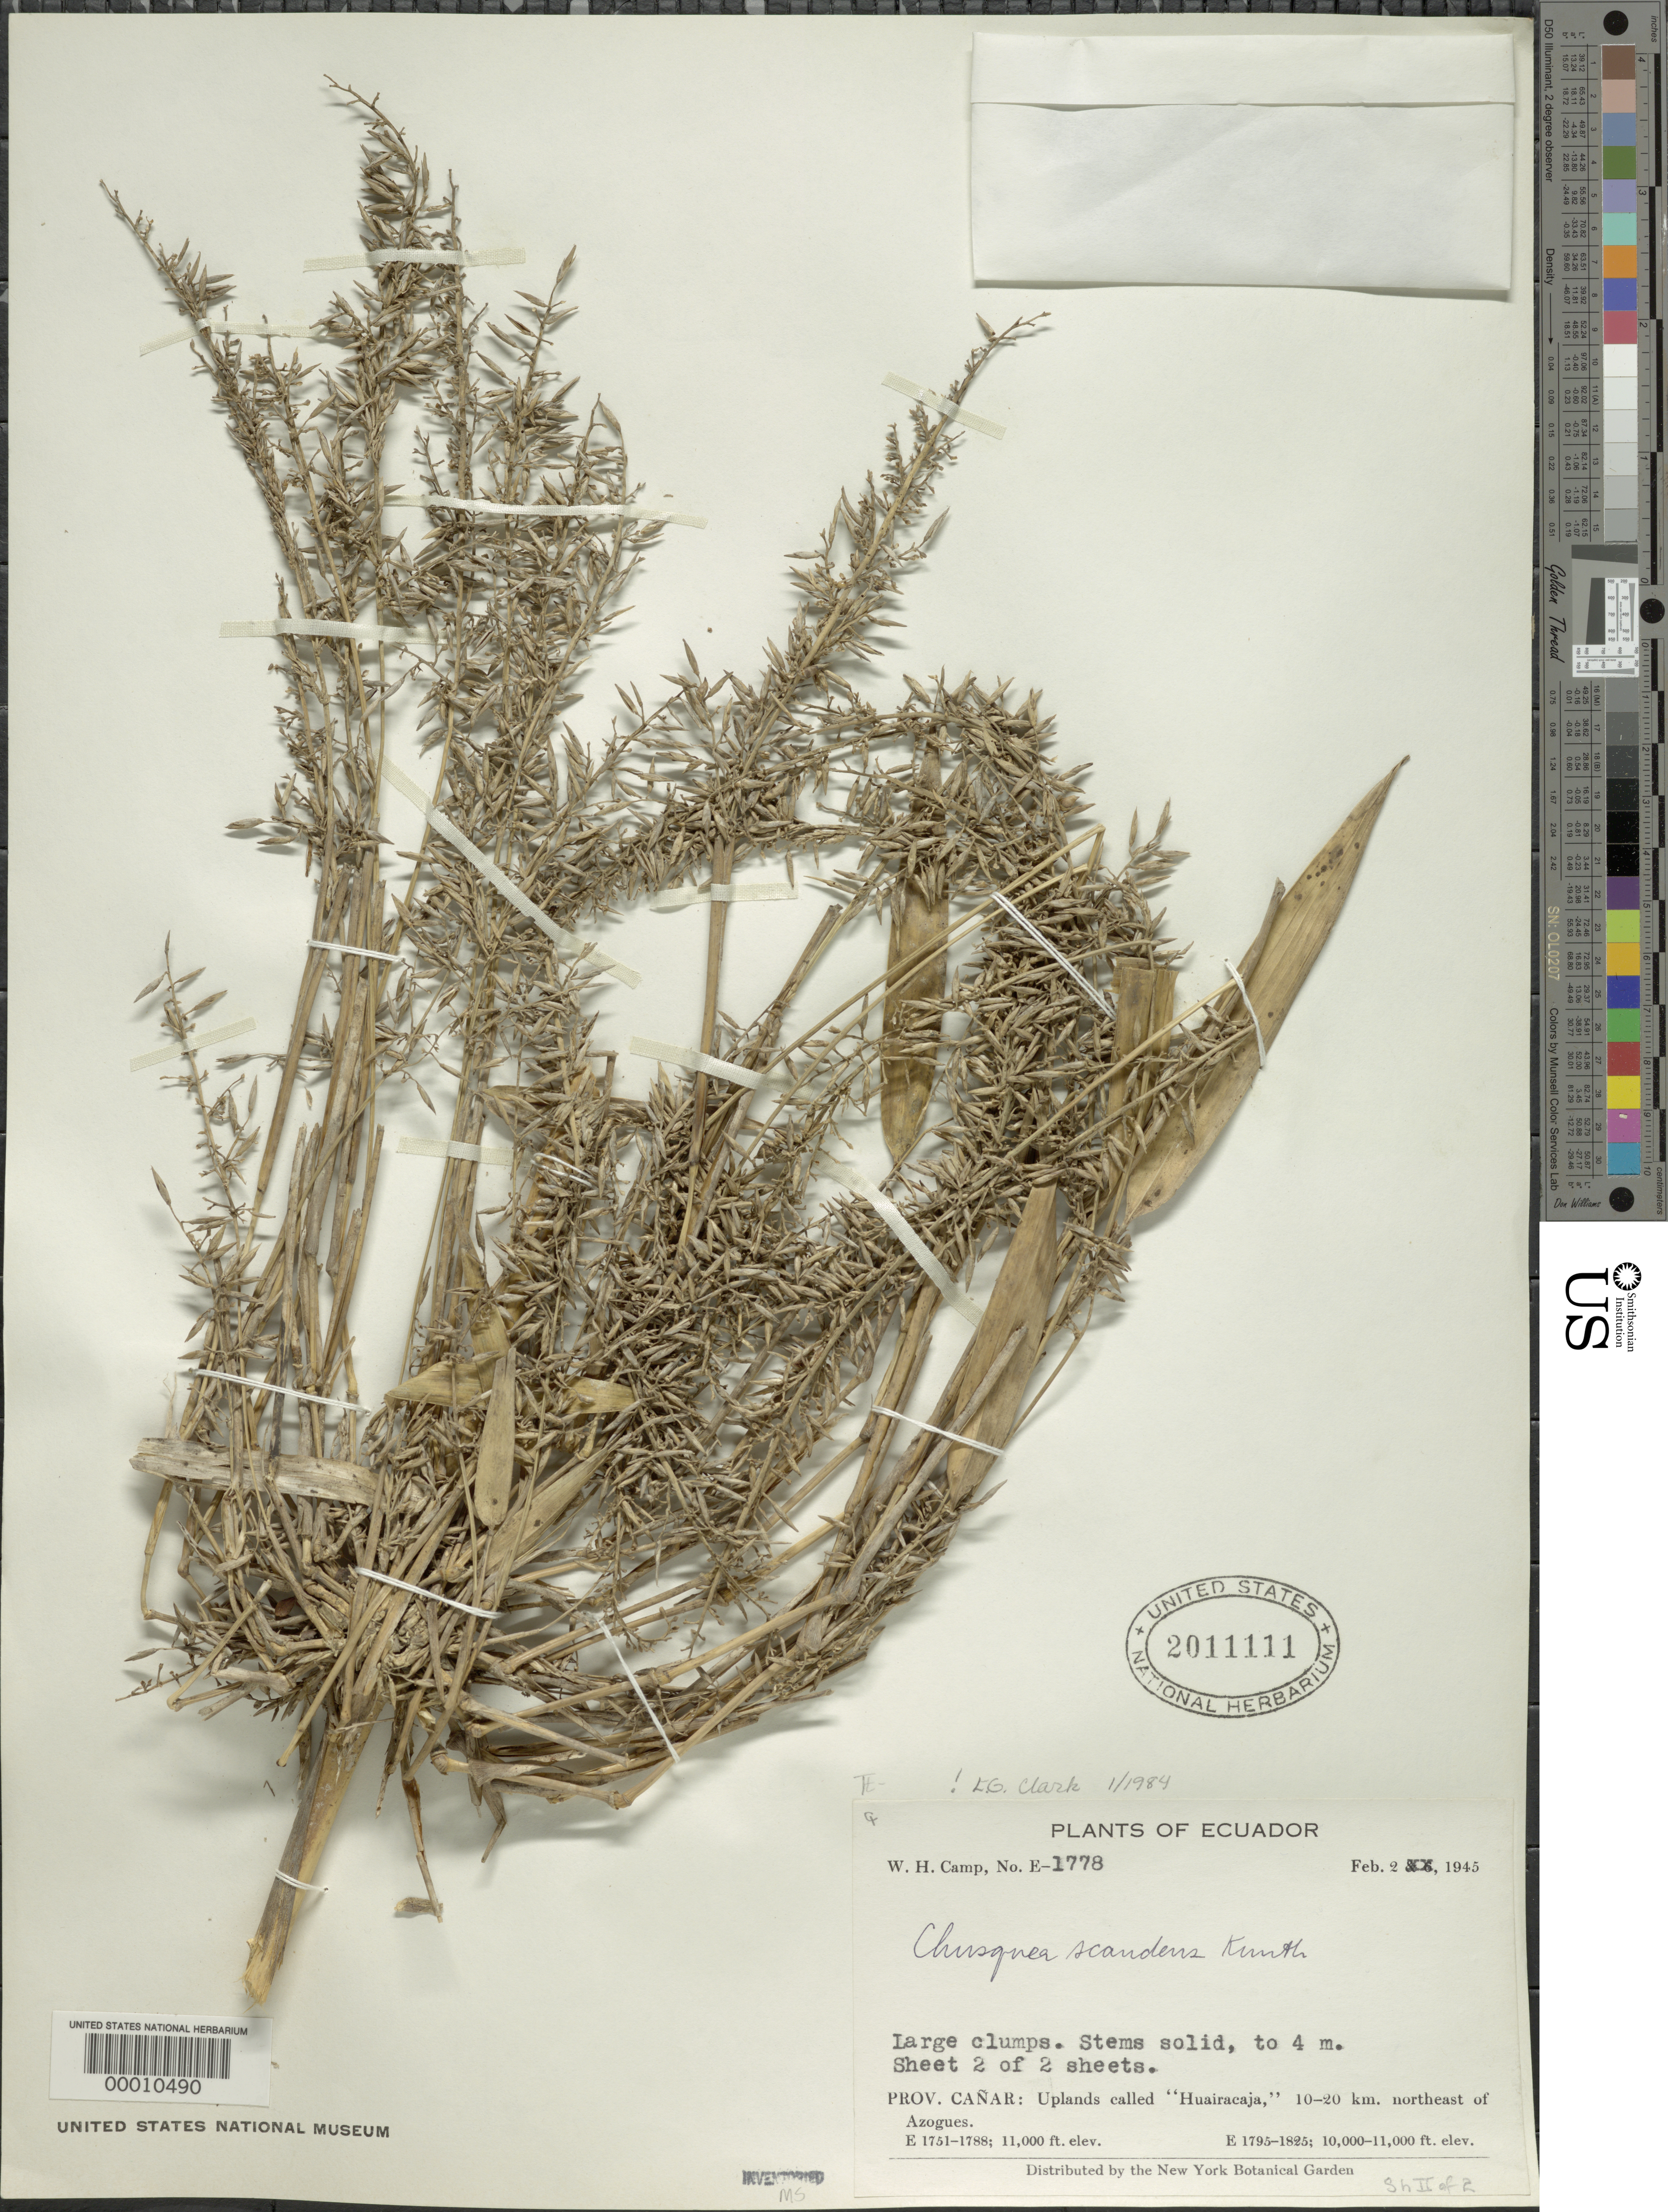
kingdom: Plantae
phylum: Tracheophyta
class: Liliopsida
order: Poales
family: Poaceae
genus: Chusquea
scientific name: Chusquea scandens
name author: Kunth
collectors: W. H. Camp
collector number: E-1778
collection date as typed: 02 Feb 1945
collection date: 1945-02-02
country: Ecuador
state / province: Cañar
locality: Huairacaja, Azogues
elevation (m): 3353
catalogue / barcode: US 2011111